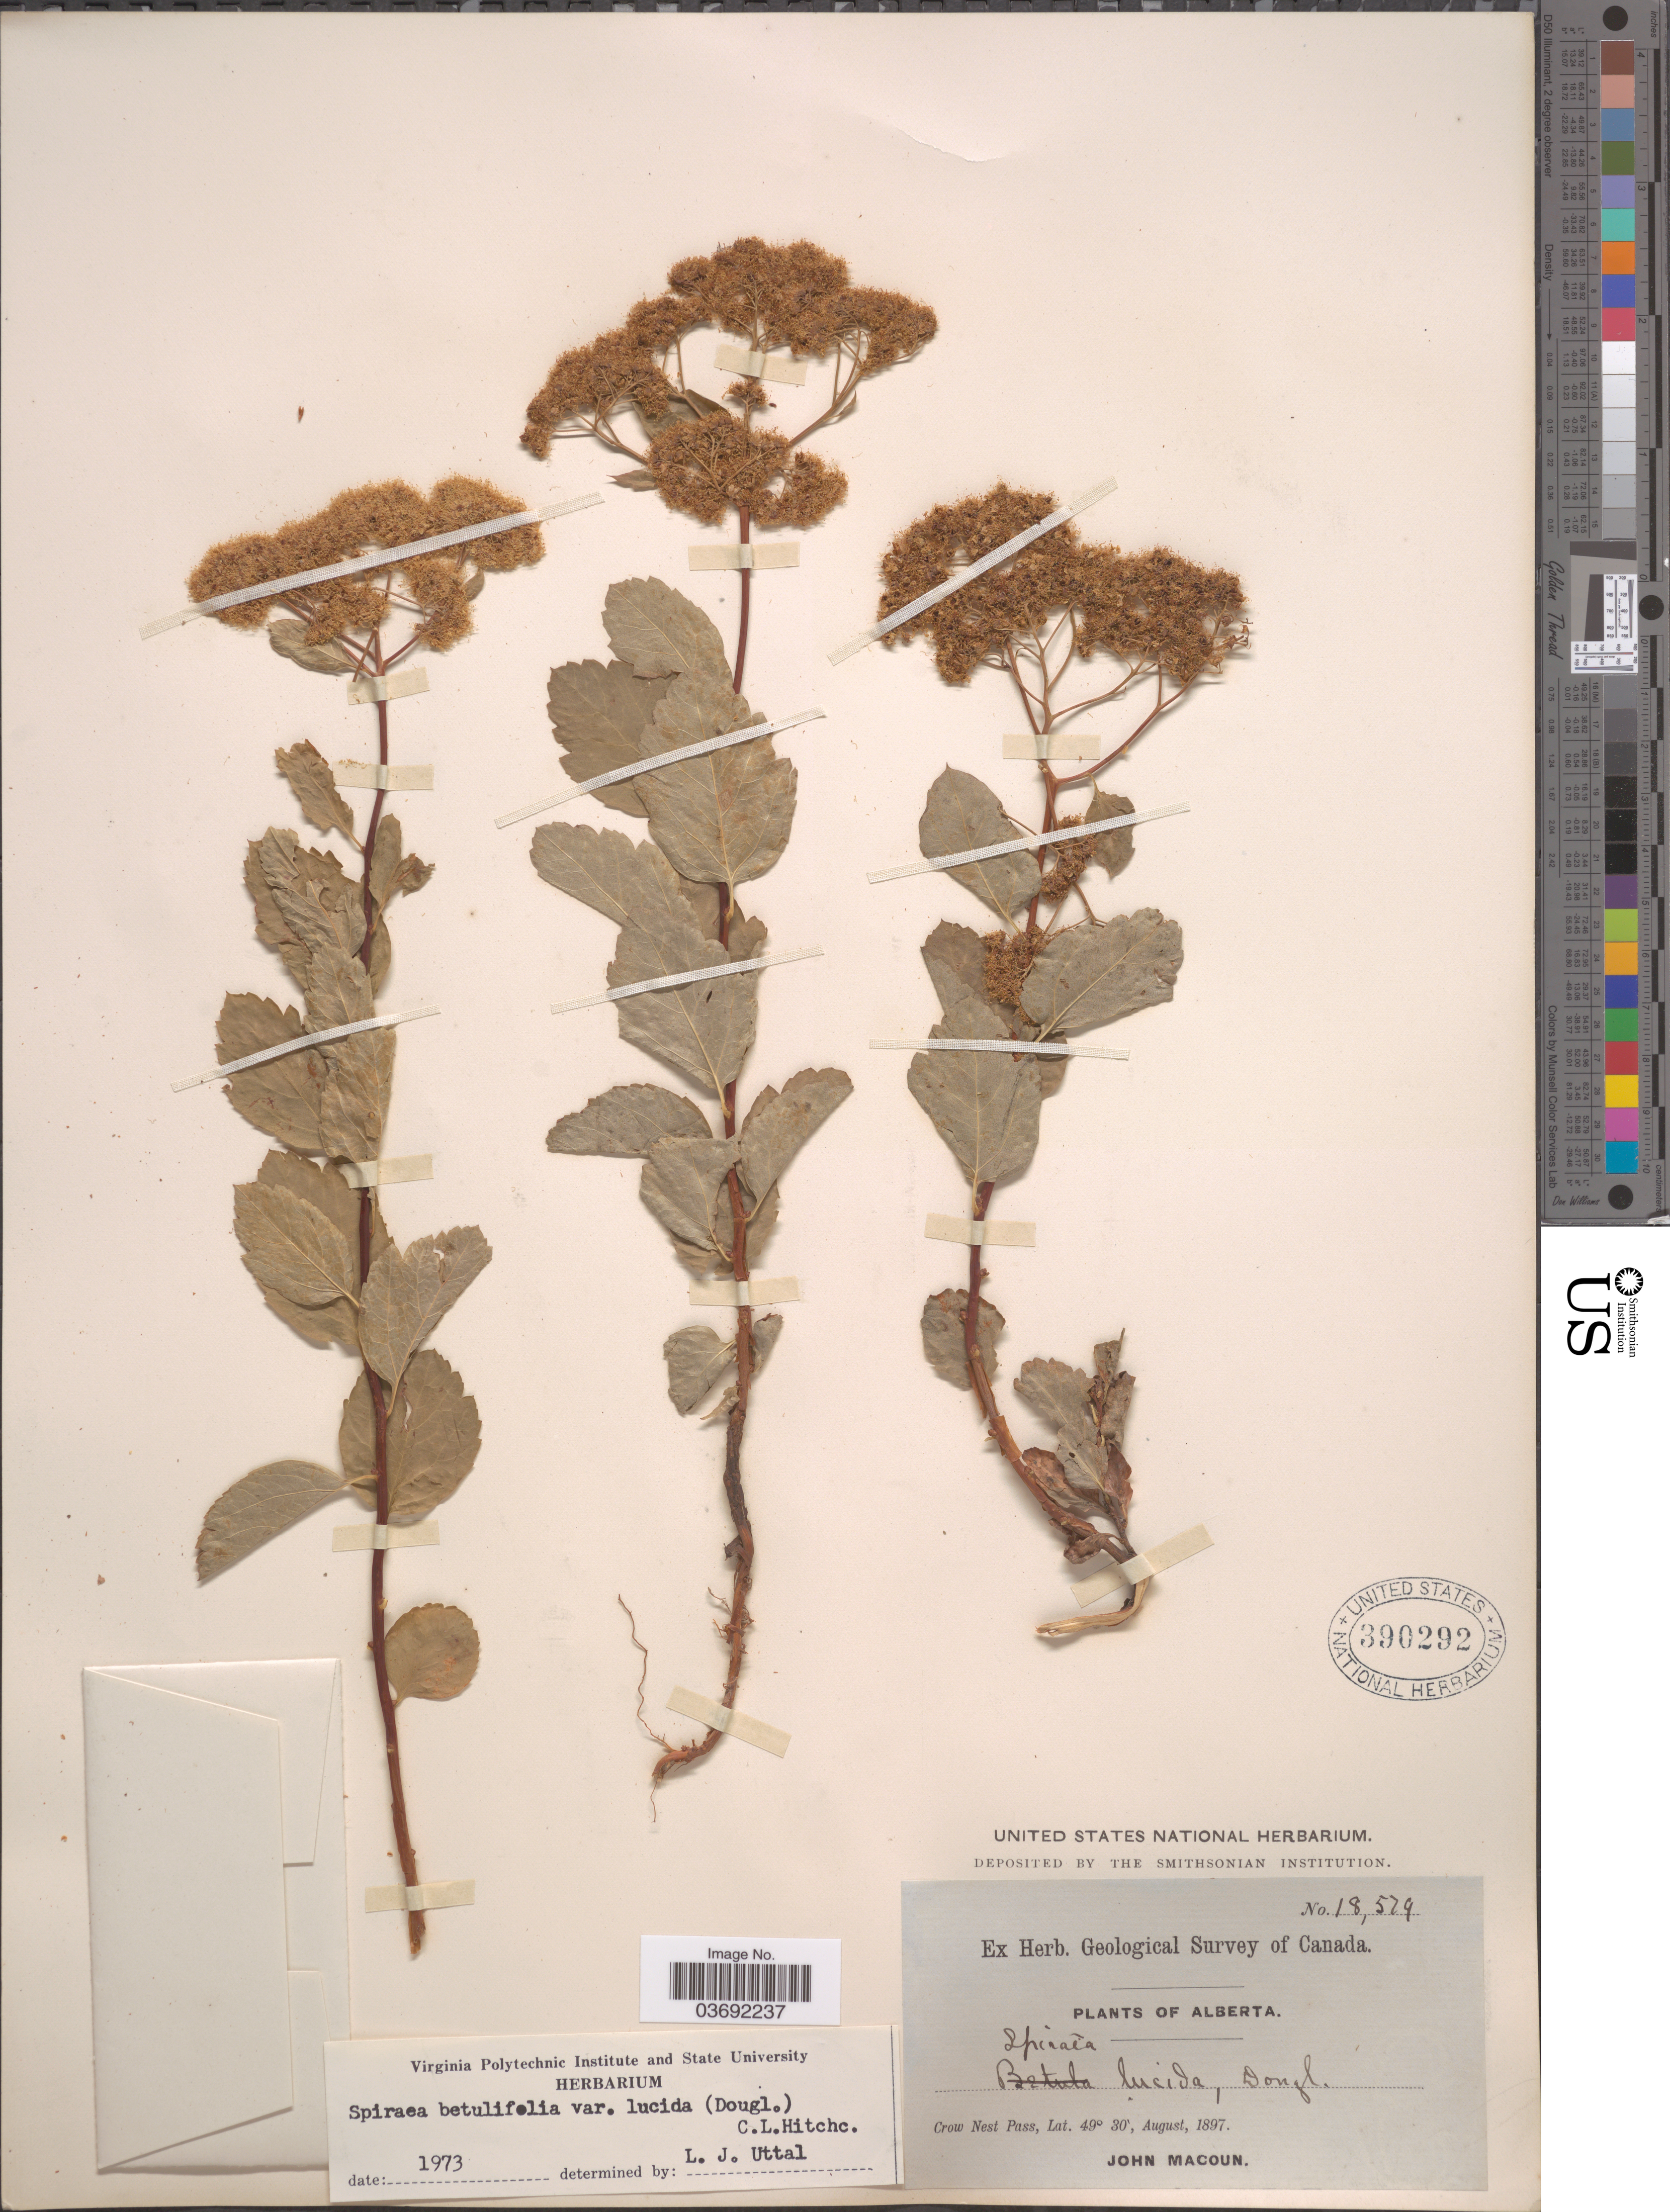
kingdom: Plantae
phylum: Tracheophyta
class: Magnoliopsida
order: Rosales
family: Rosaceae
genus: Spiraea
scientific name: Spiraea betulifolia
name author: Pall.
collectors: J. Macoun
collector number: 18579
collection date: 1897-08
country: Canada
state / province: Alberta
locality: Crow Nest Pass.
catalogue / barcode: US 390292